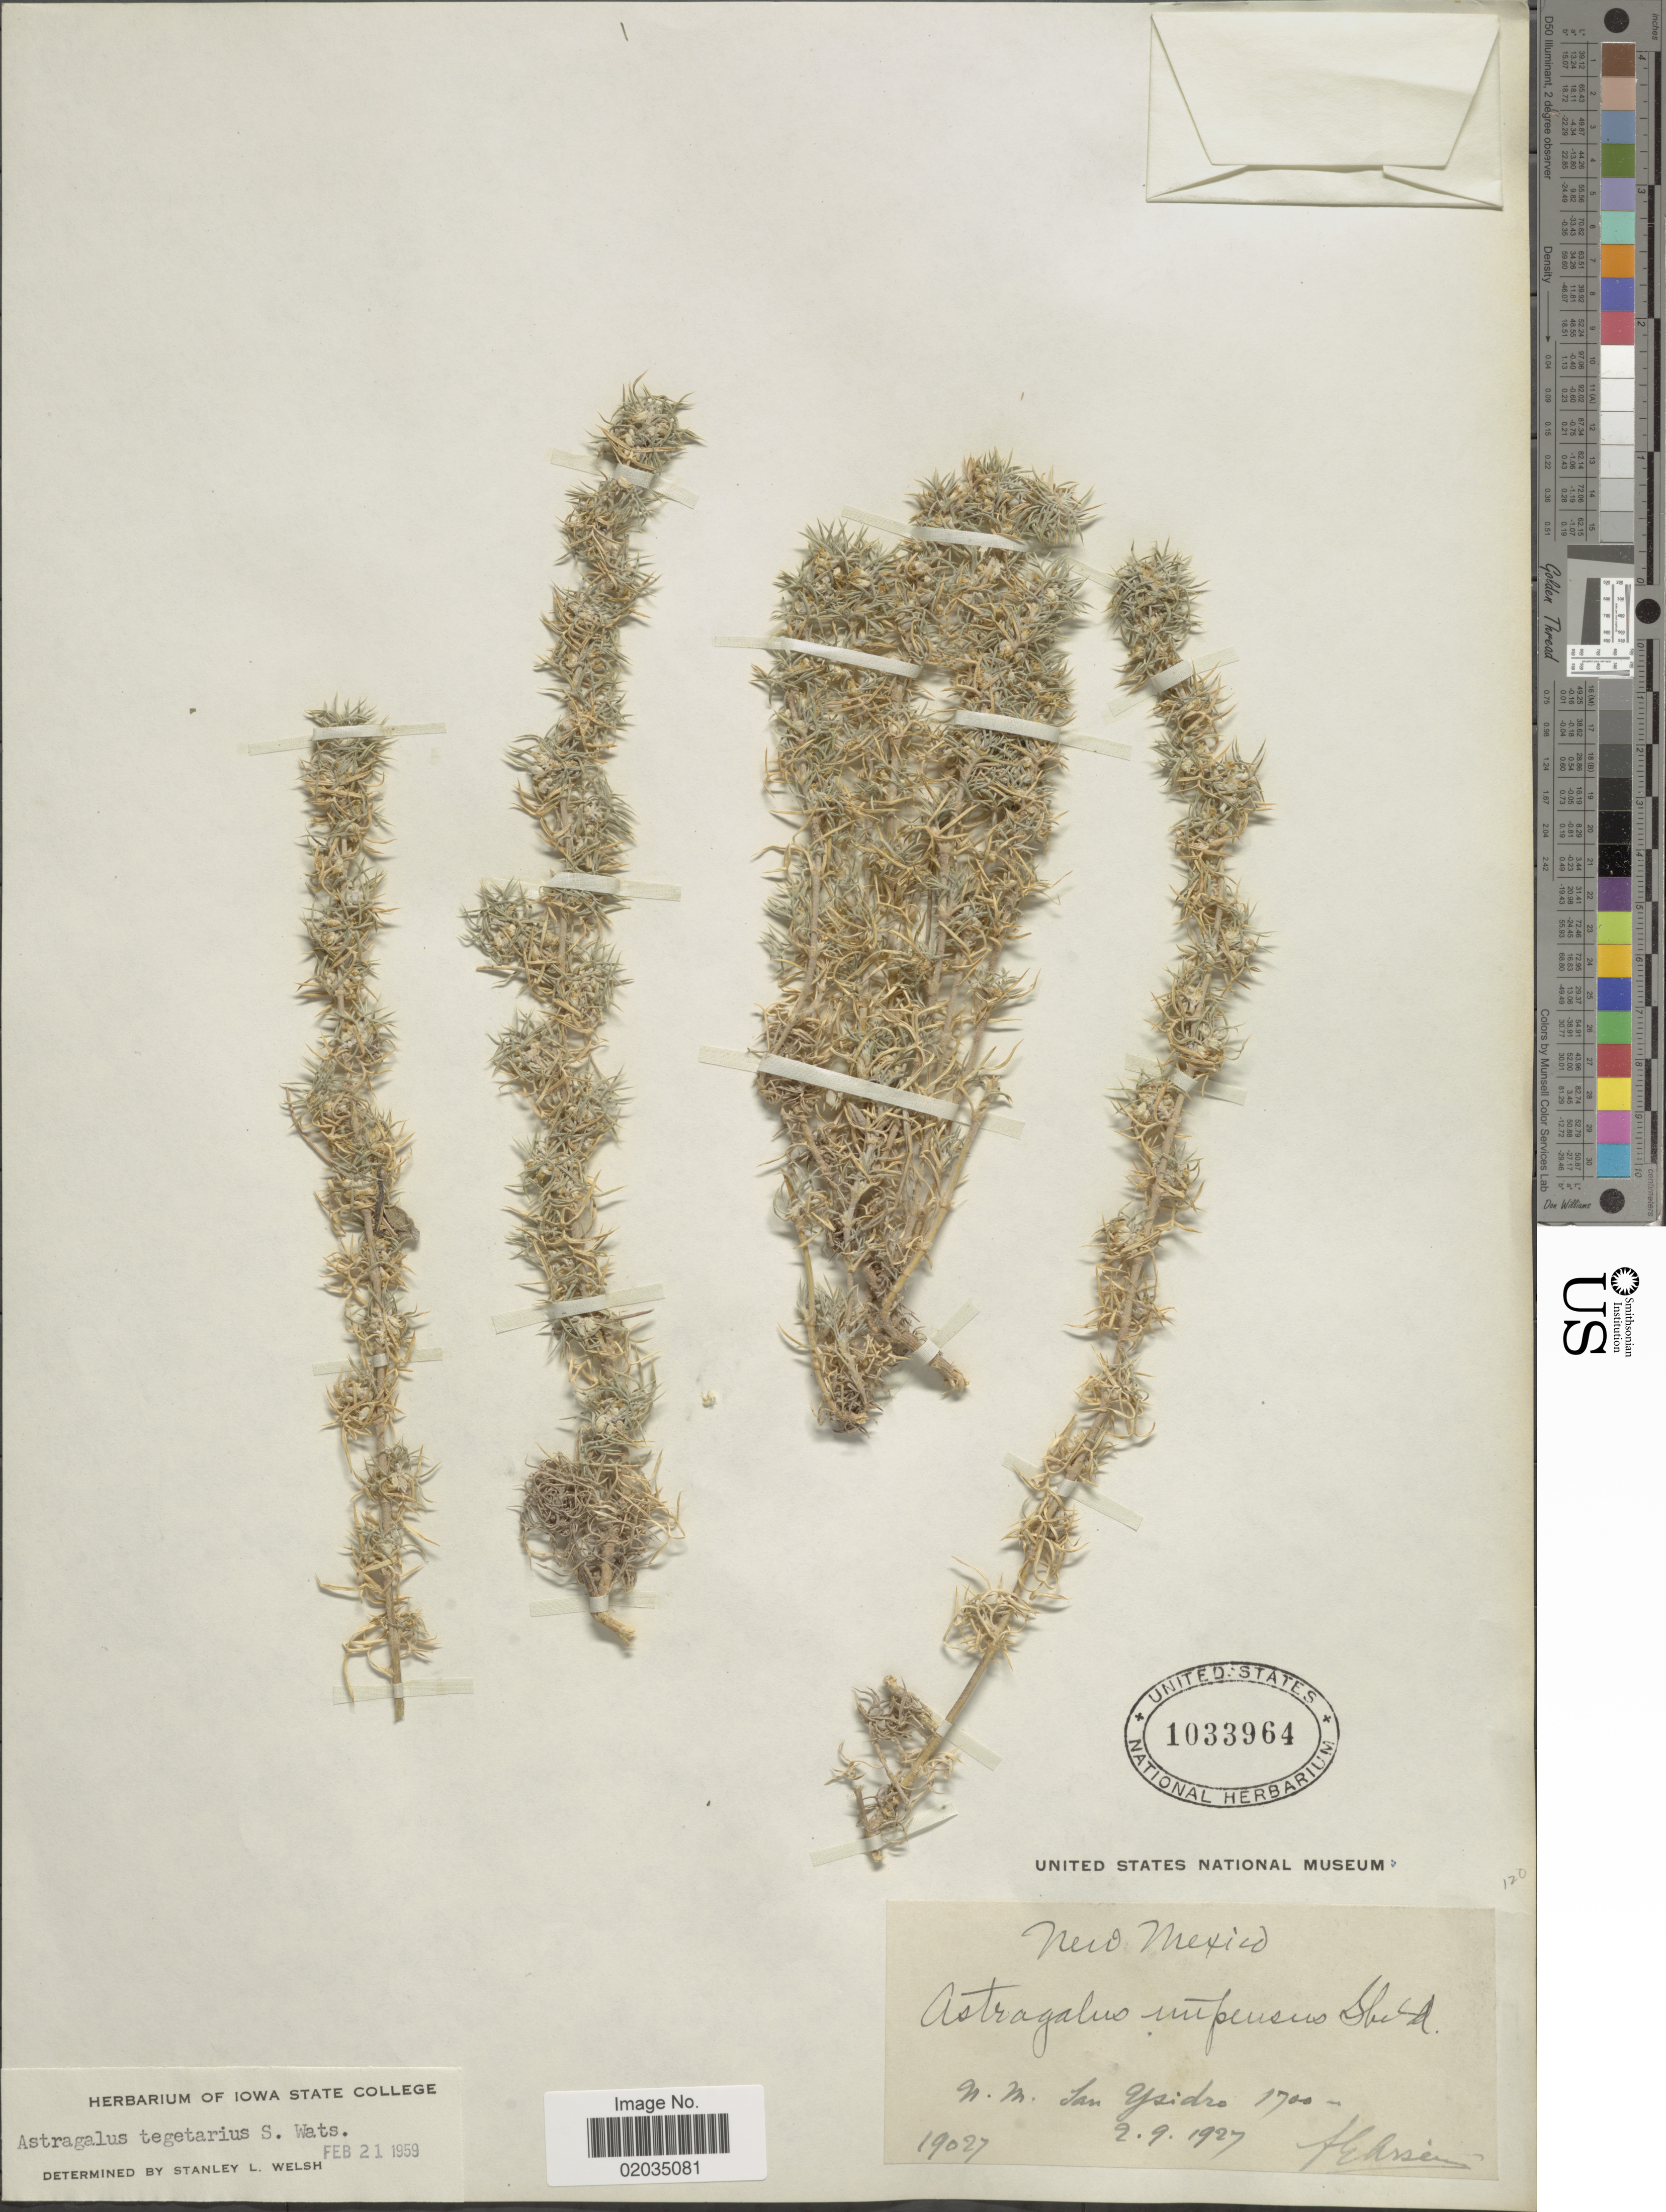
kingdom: Plantae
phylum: Tracheophyta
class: Magnoliopsida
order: Fabales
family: Fabaceae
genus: Astragalus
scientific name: Astragalus tegetarius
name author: S. Watson in C. King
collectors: F. Arsène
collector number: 19027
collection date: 1927-09-02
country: United States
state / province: New Mexico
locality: N.M. San Ysidro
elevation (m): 1700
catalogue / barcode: US 1033964